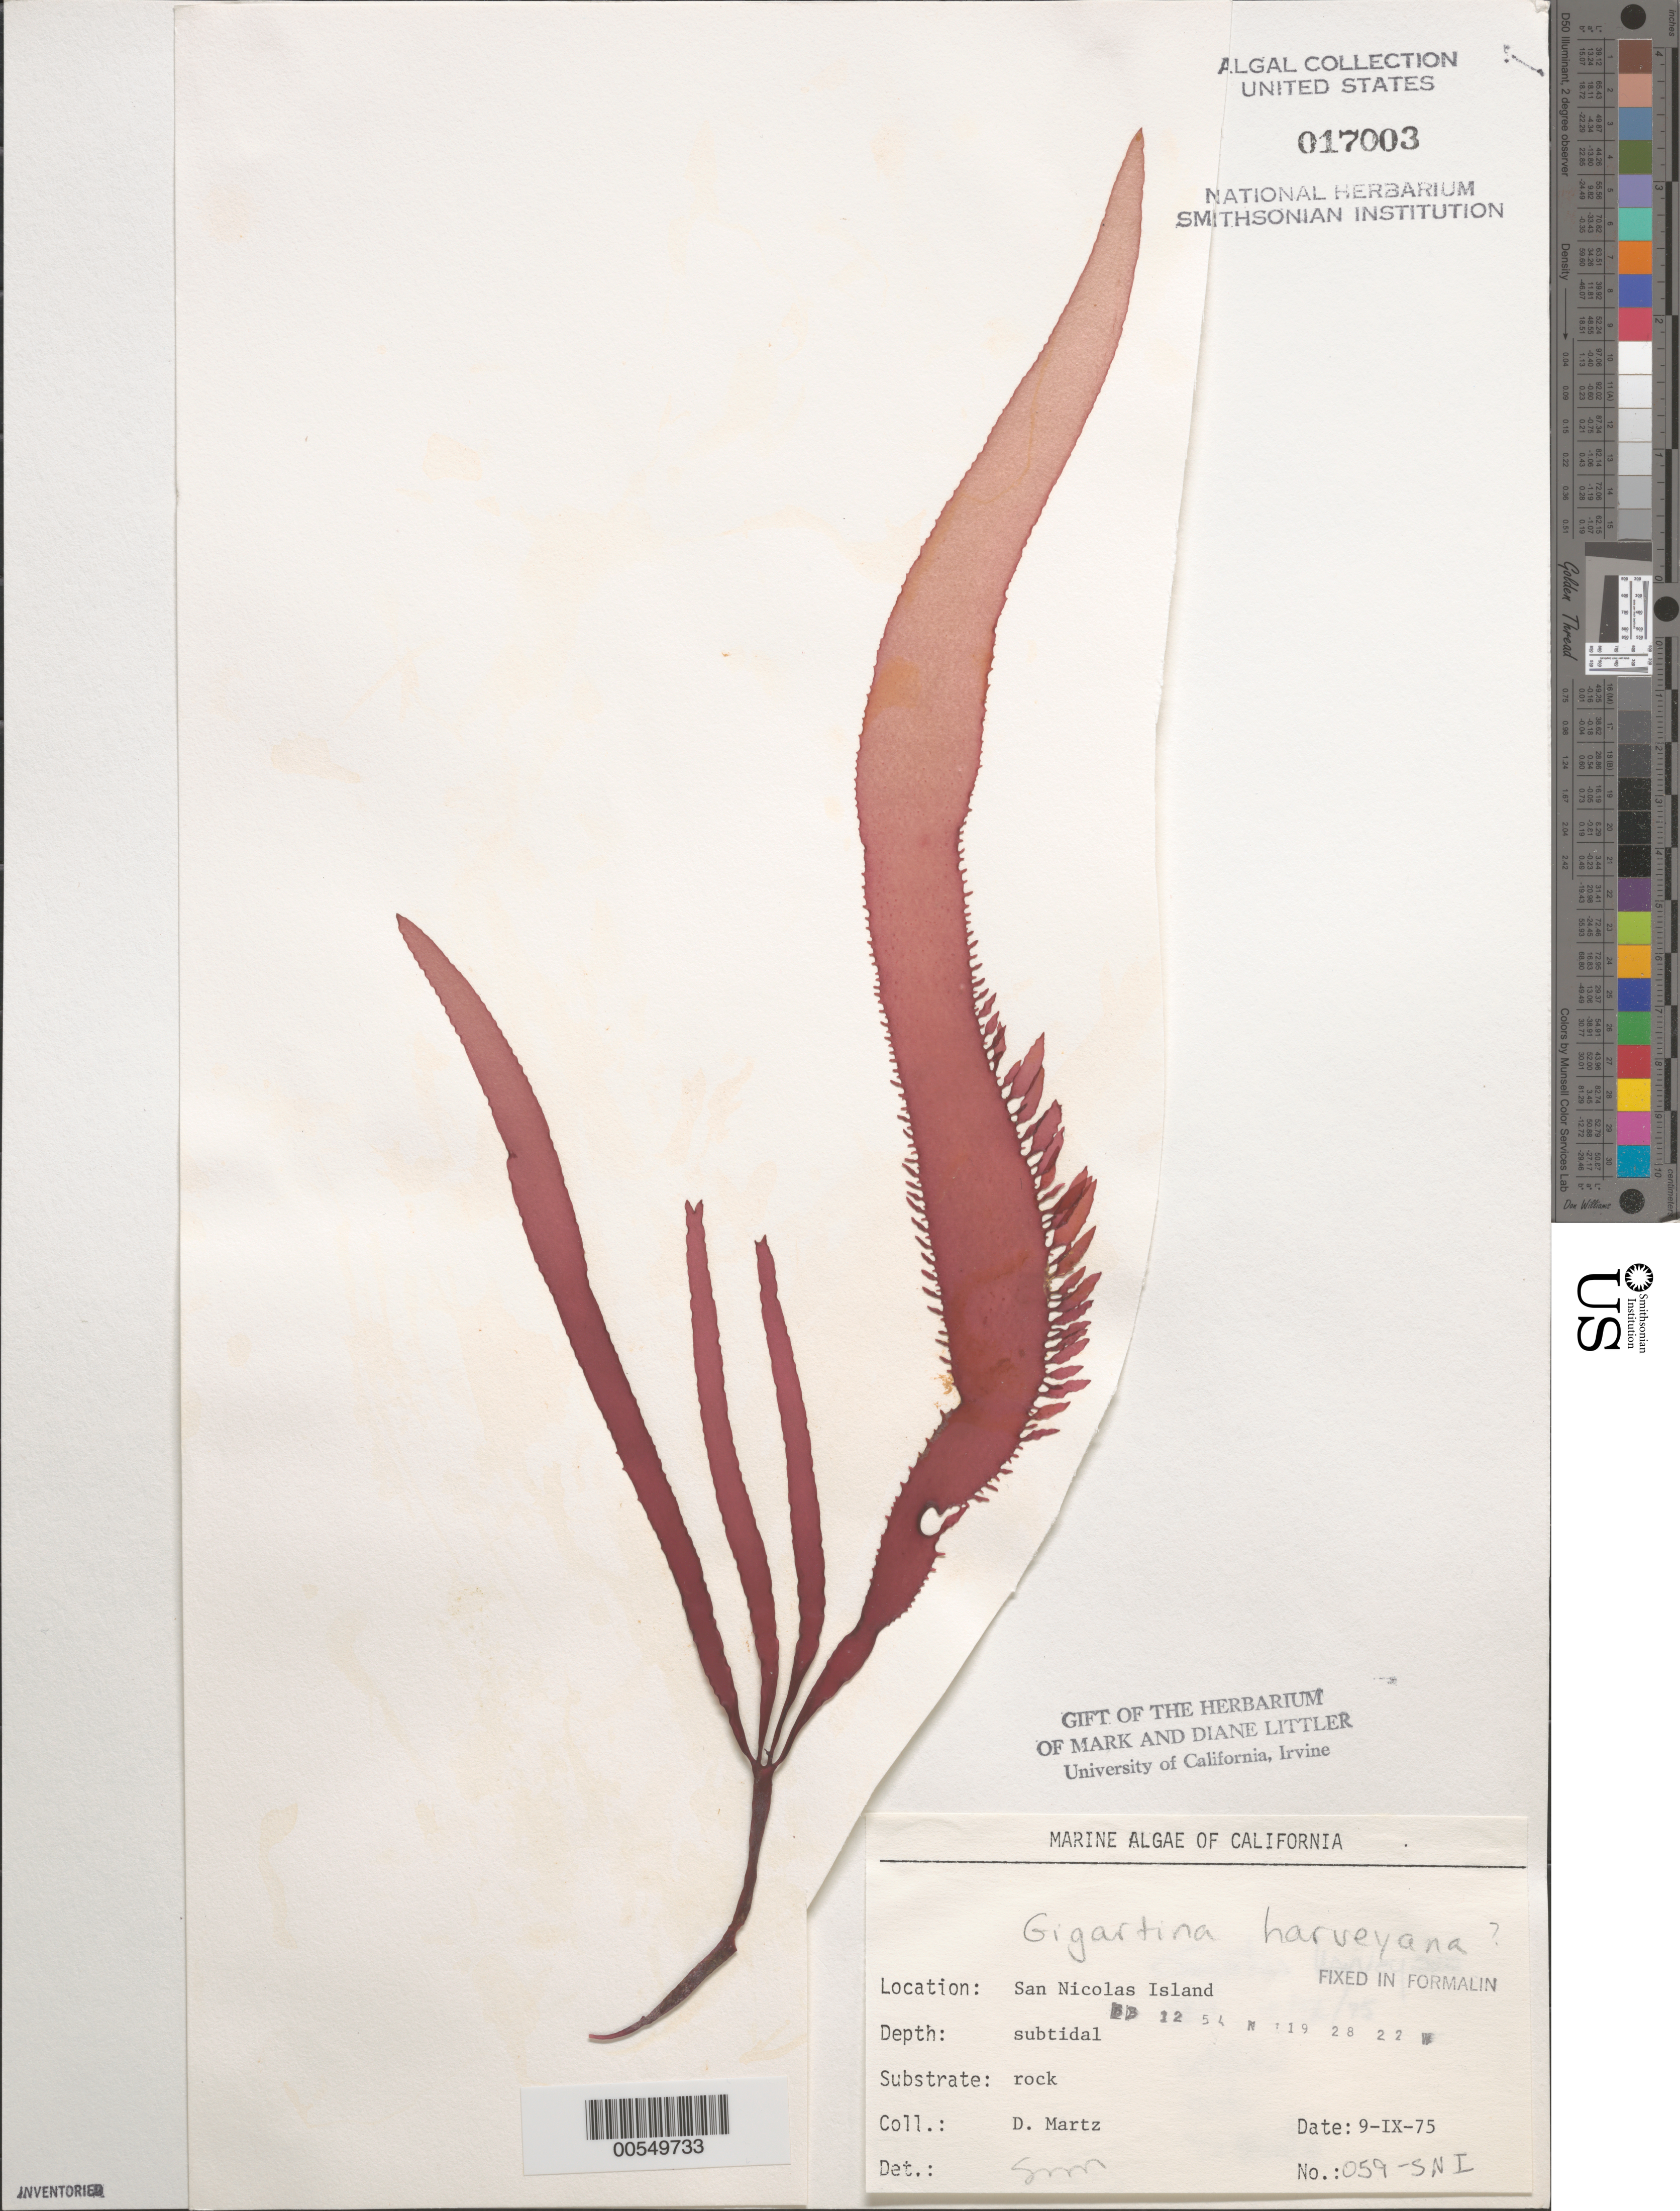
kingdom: Plantae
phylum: Rhodophyta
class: Florideophyceae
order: Gigartinales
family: Gigartinaceae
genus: Chondracanthus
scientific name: Chondracanthus harveyanus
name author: (Kütz.) Guiry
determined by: Algae name updating Project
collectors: D. Martz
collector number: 059-sni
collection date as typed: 09 Sep 1975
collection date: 1975-09-09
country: United States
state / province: California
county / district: Ventura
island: San Nicolas Island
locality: Dutch Harbor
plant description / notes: BLM-SOCALBIGHT Rocky Intertidal Survey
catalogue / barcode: US 17003